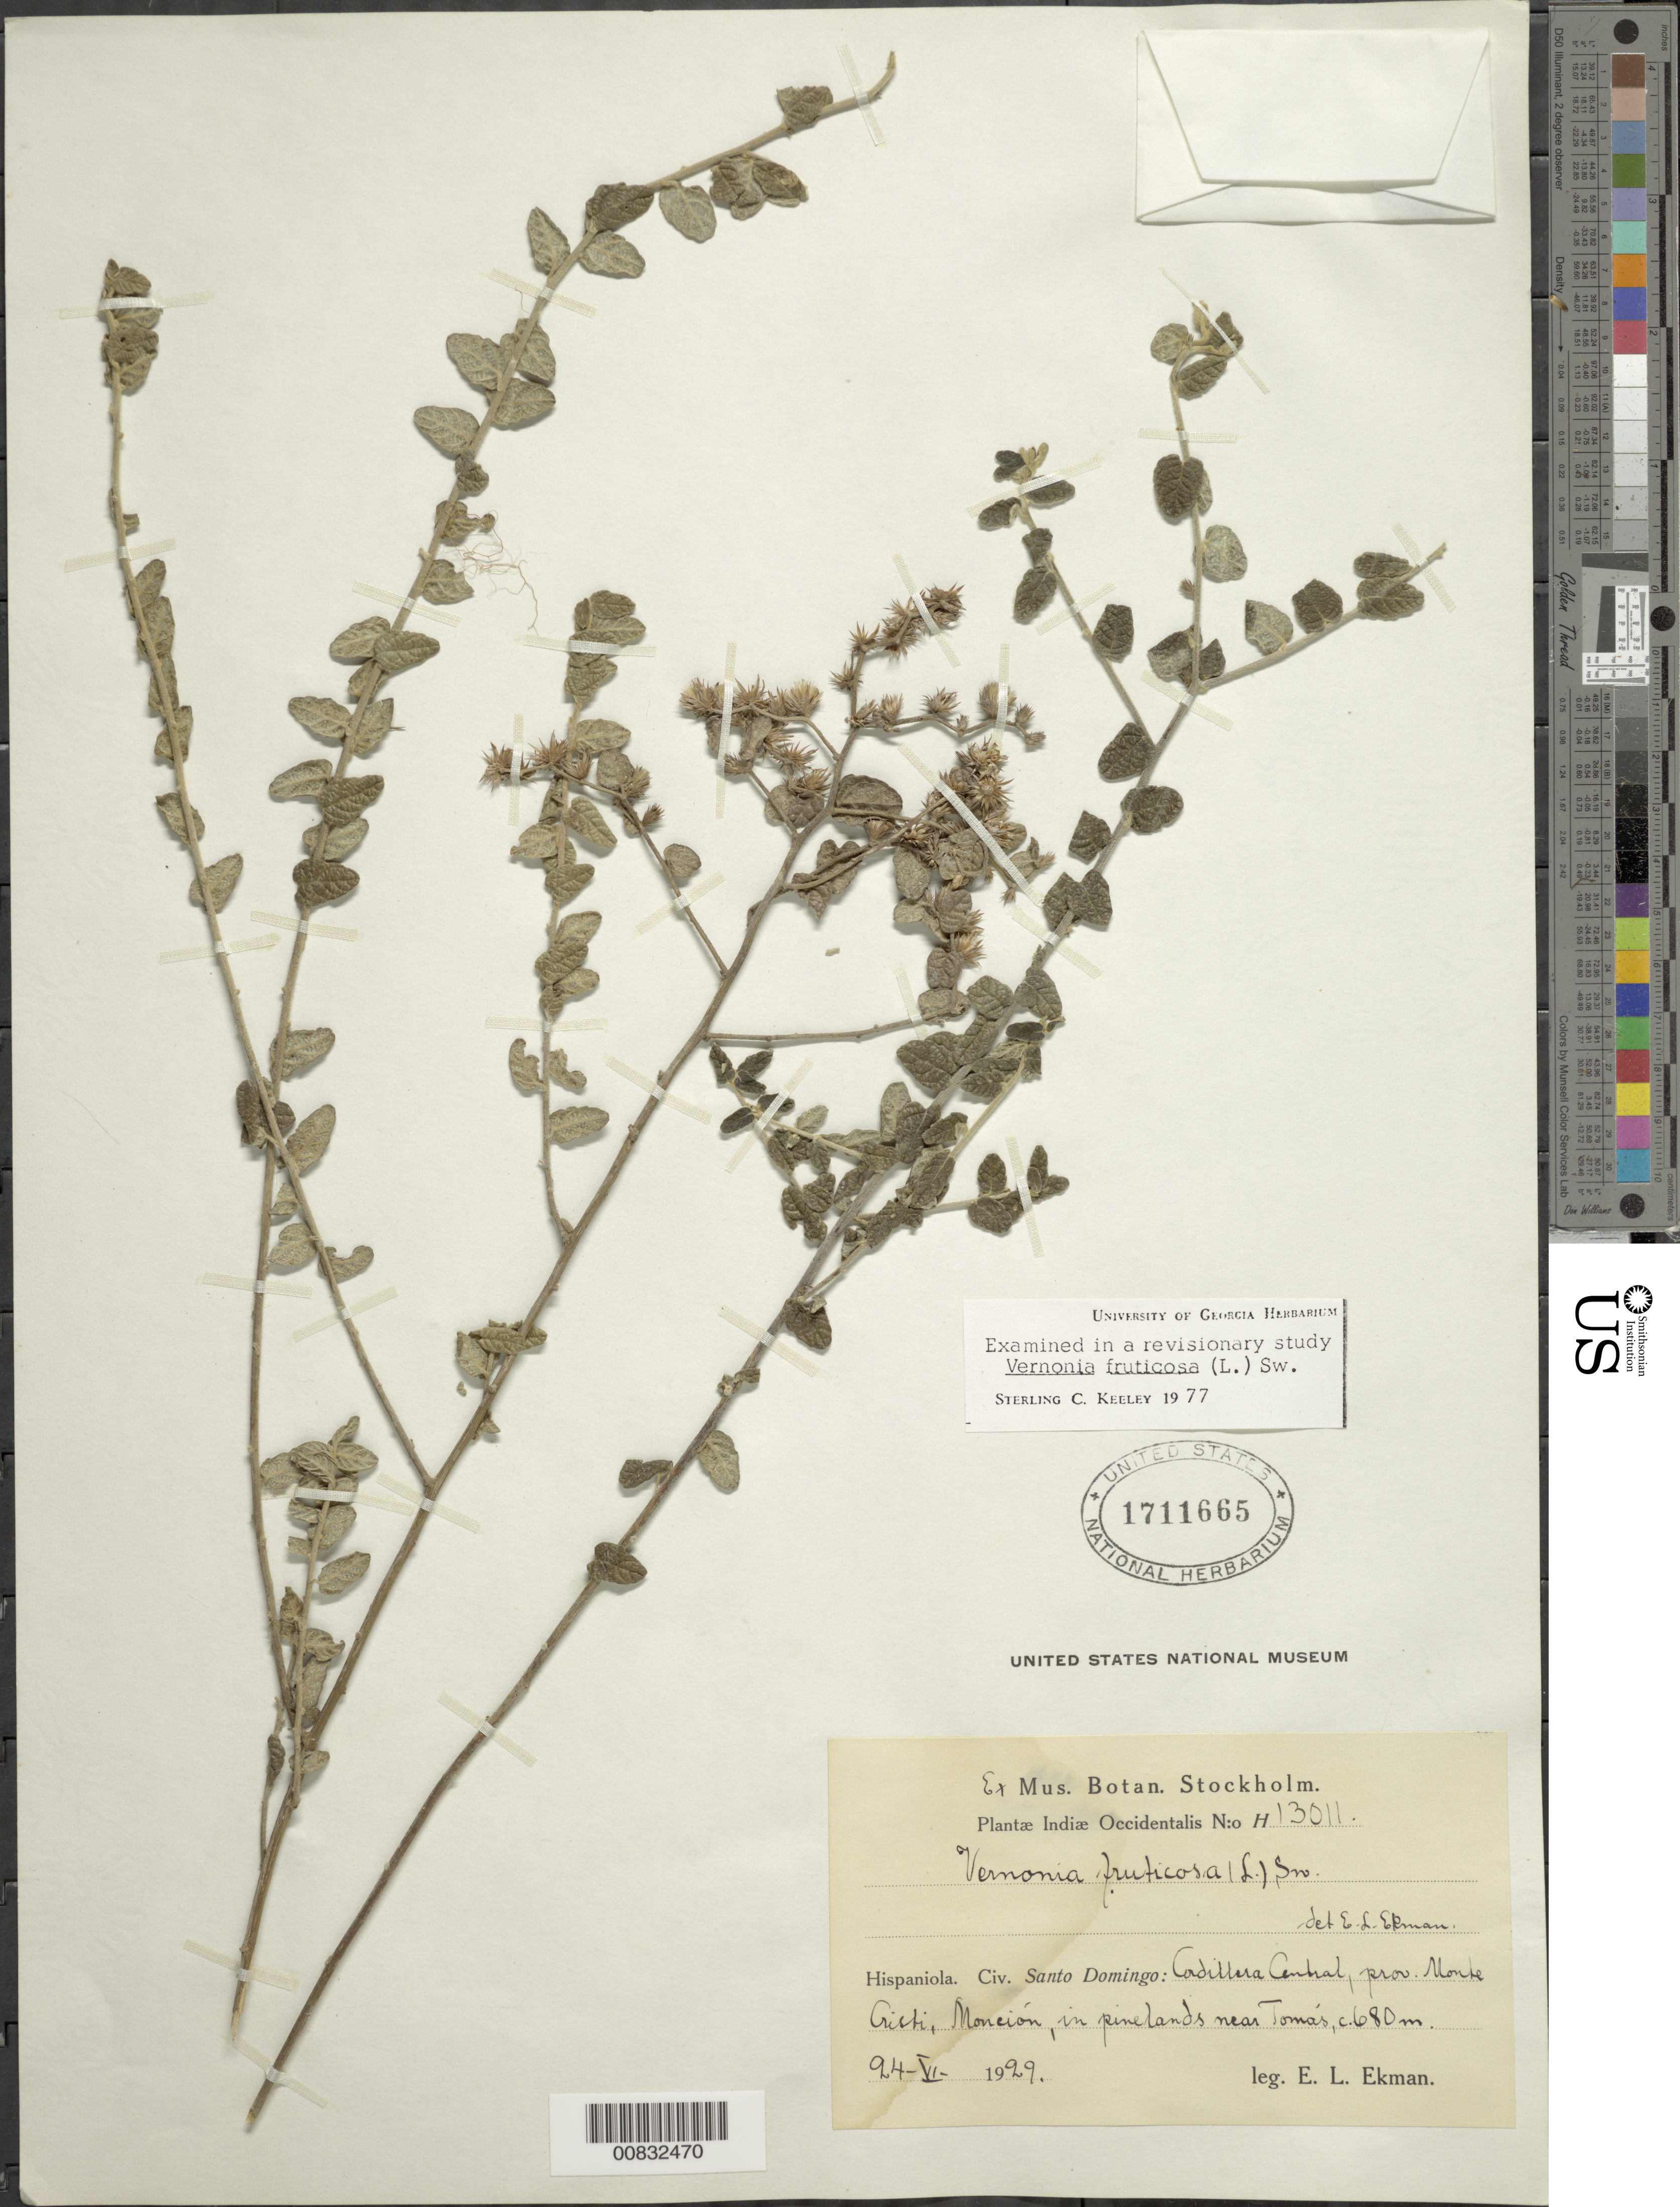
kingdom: Plantae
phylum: Tracheophyta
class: Magnoliopsida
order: Asterales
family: Asteraceae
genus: Lepidaploa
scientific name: Lepidaploa fruticosa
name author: (L.) H. Rob.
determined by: Keeley, S. C.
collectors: E. L. Ekman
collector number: H 13011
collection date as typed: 24 Jun 1929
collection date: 1929-06-24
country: Dominican Republic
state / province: Monte Cristi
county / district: Monción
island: Hispaniola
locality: Cordillera Central, near Tomás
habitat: In pinelands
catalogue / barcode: US 1711665